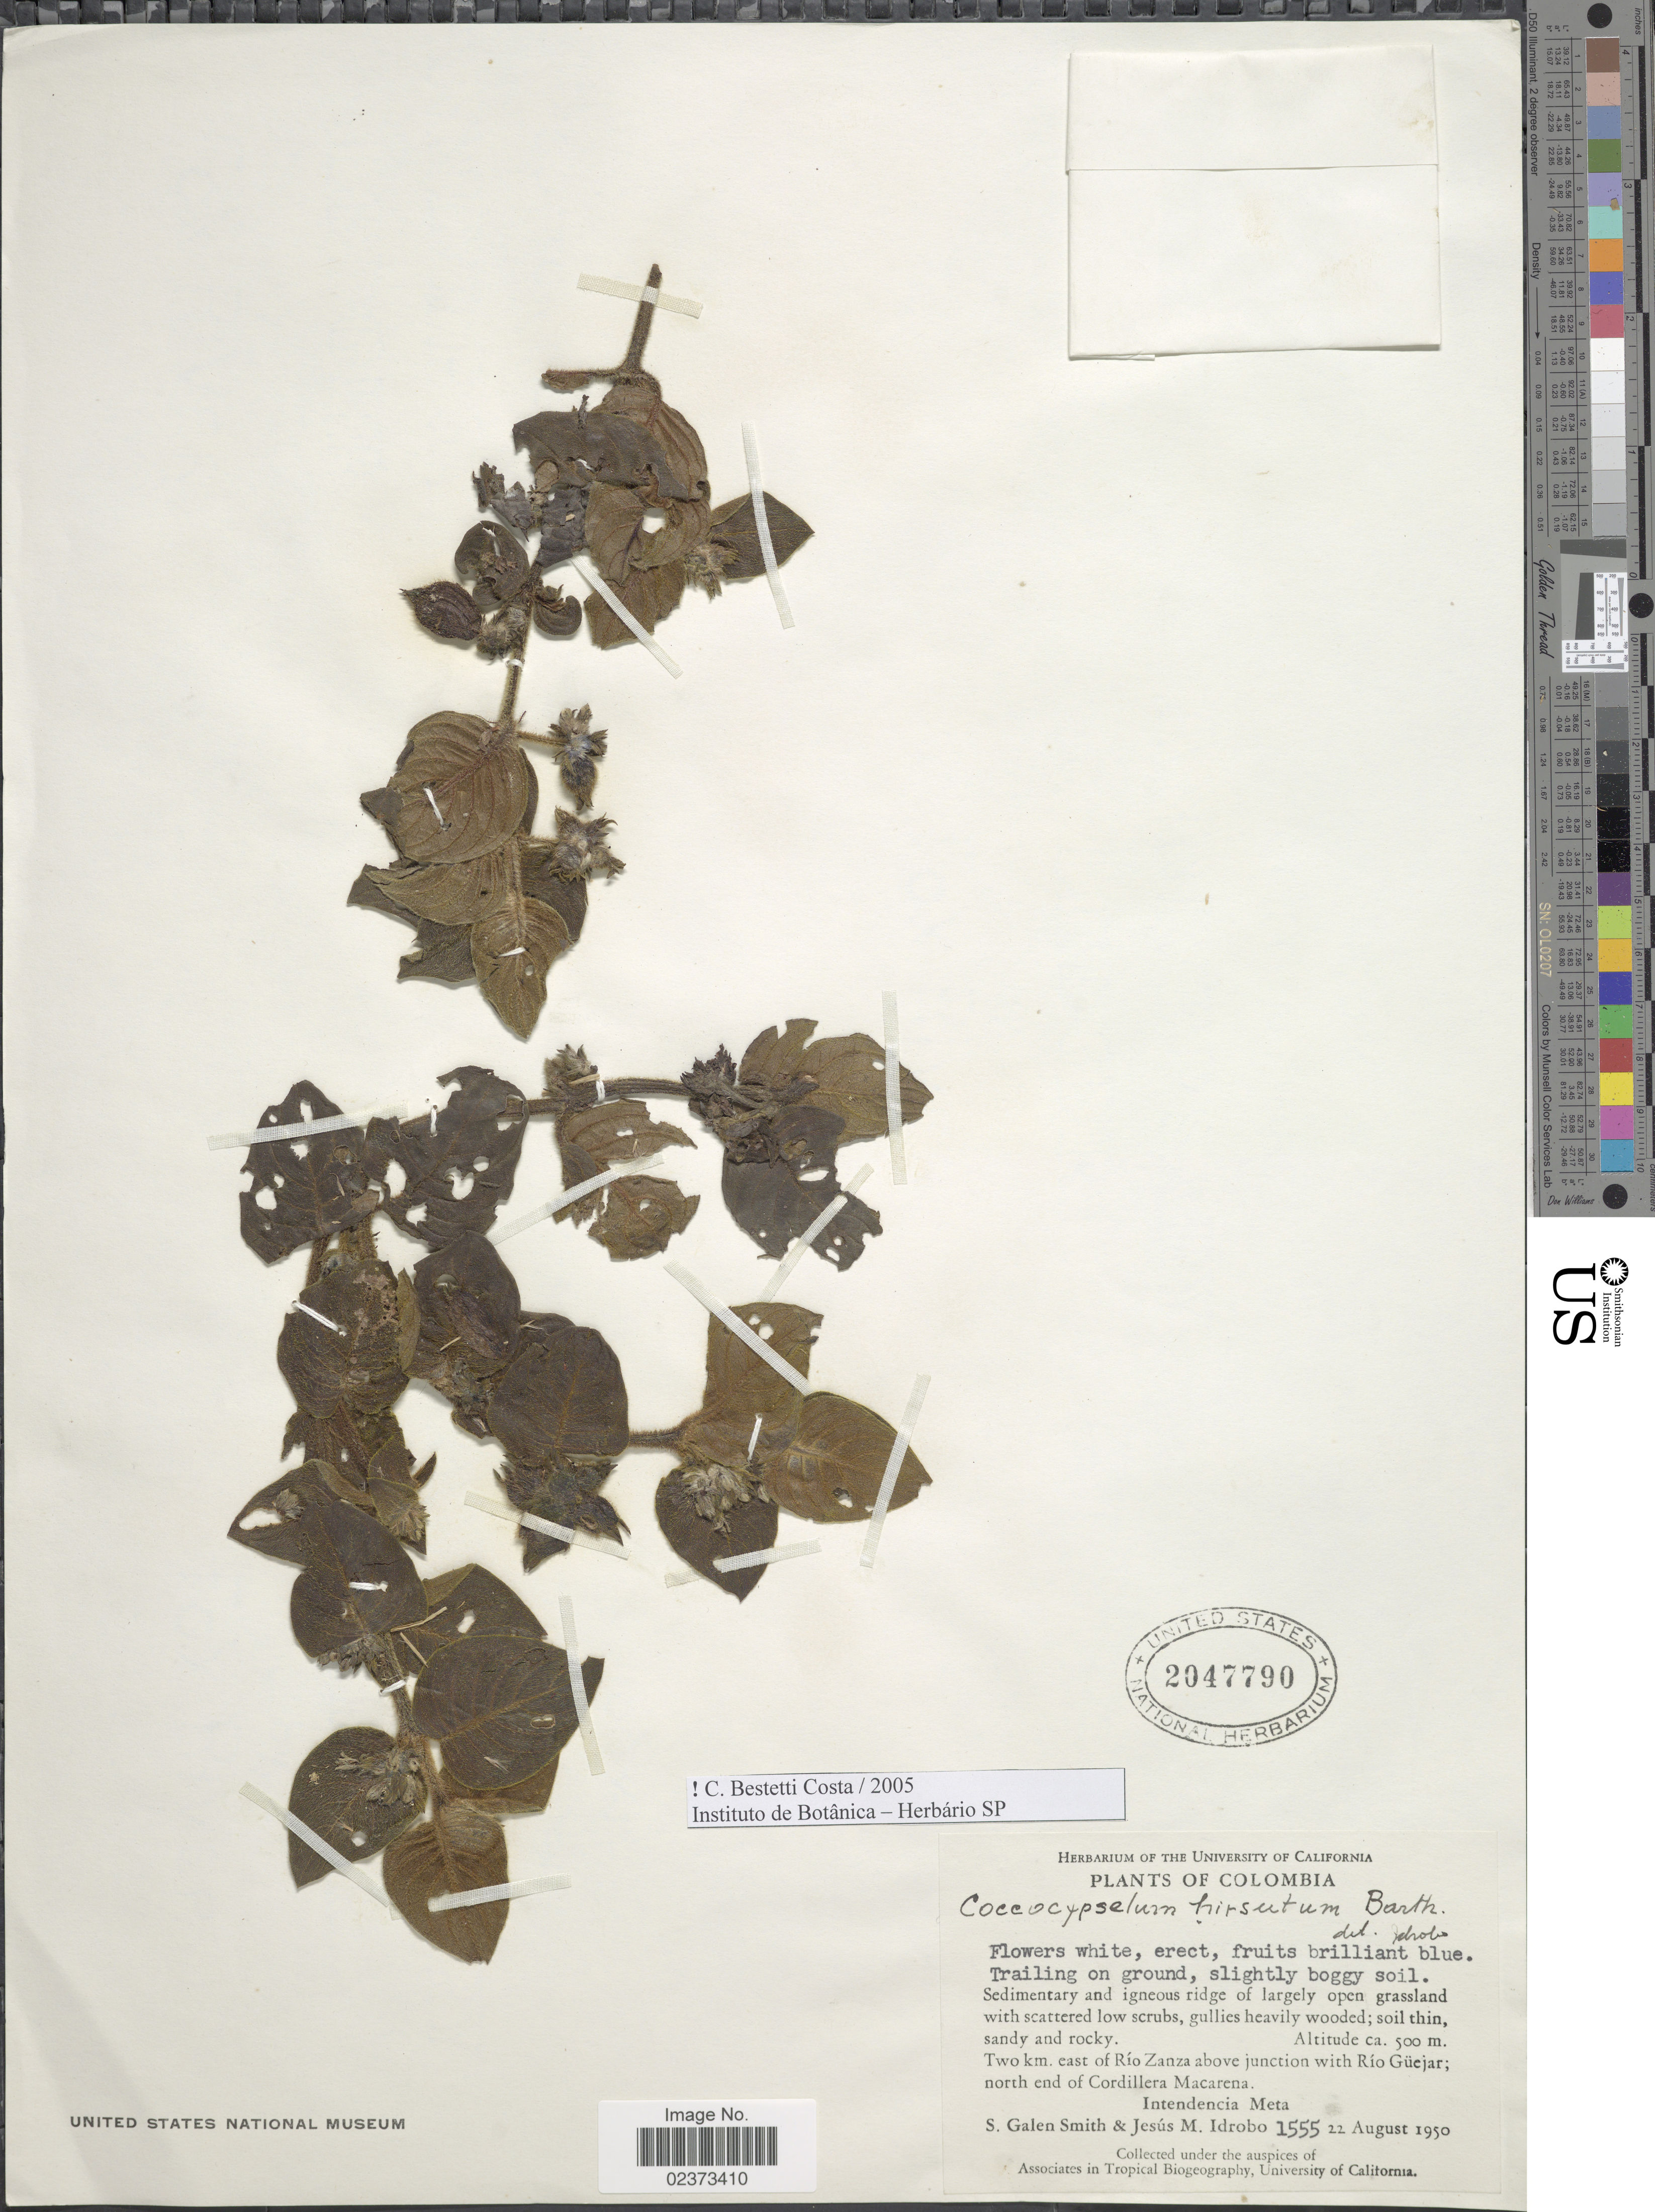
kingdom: Plantae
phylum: Tracheophyta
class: Magnoliopsida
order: Gentianales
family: Rubiaceae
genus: Coccocypselum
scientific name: Coccocypselum hirsutum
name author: Bartl. ex DC.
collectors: S. G. Smith & J. M. Idrobo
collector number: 1555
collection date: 1950-08-22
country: Colombia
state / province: Meta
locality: Two km. east of Rio Zanza above junction with Rio Guejar; north end of Cordillera Macarena, Intendencia Meta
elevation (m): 500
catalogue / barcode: US 2047790